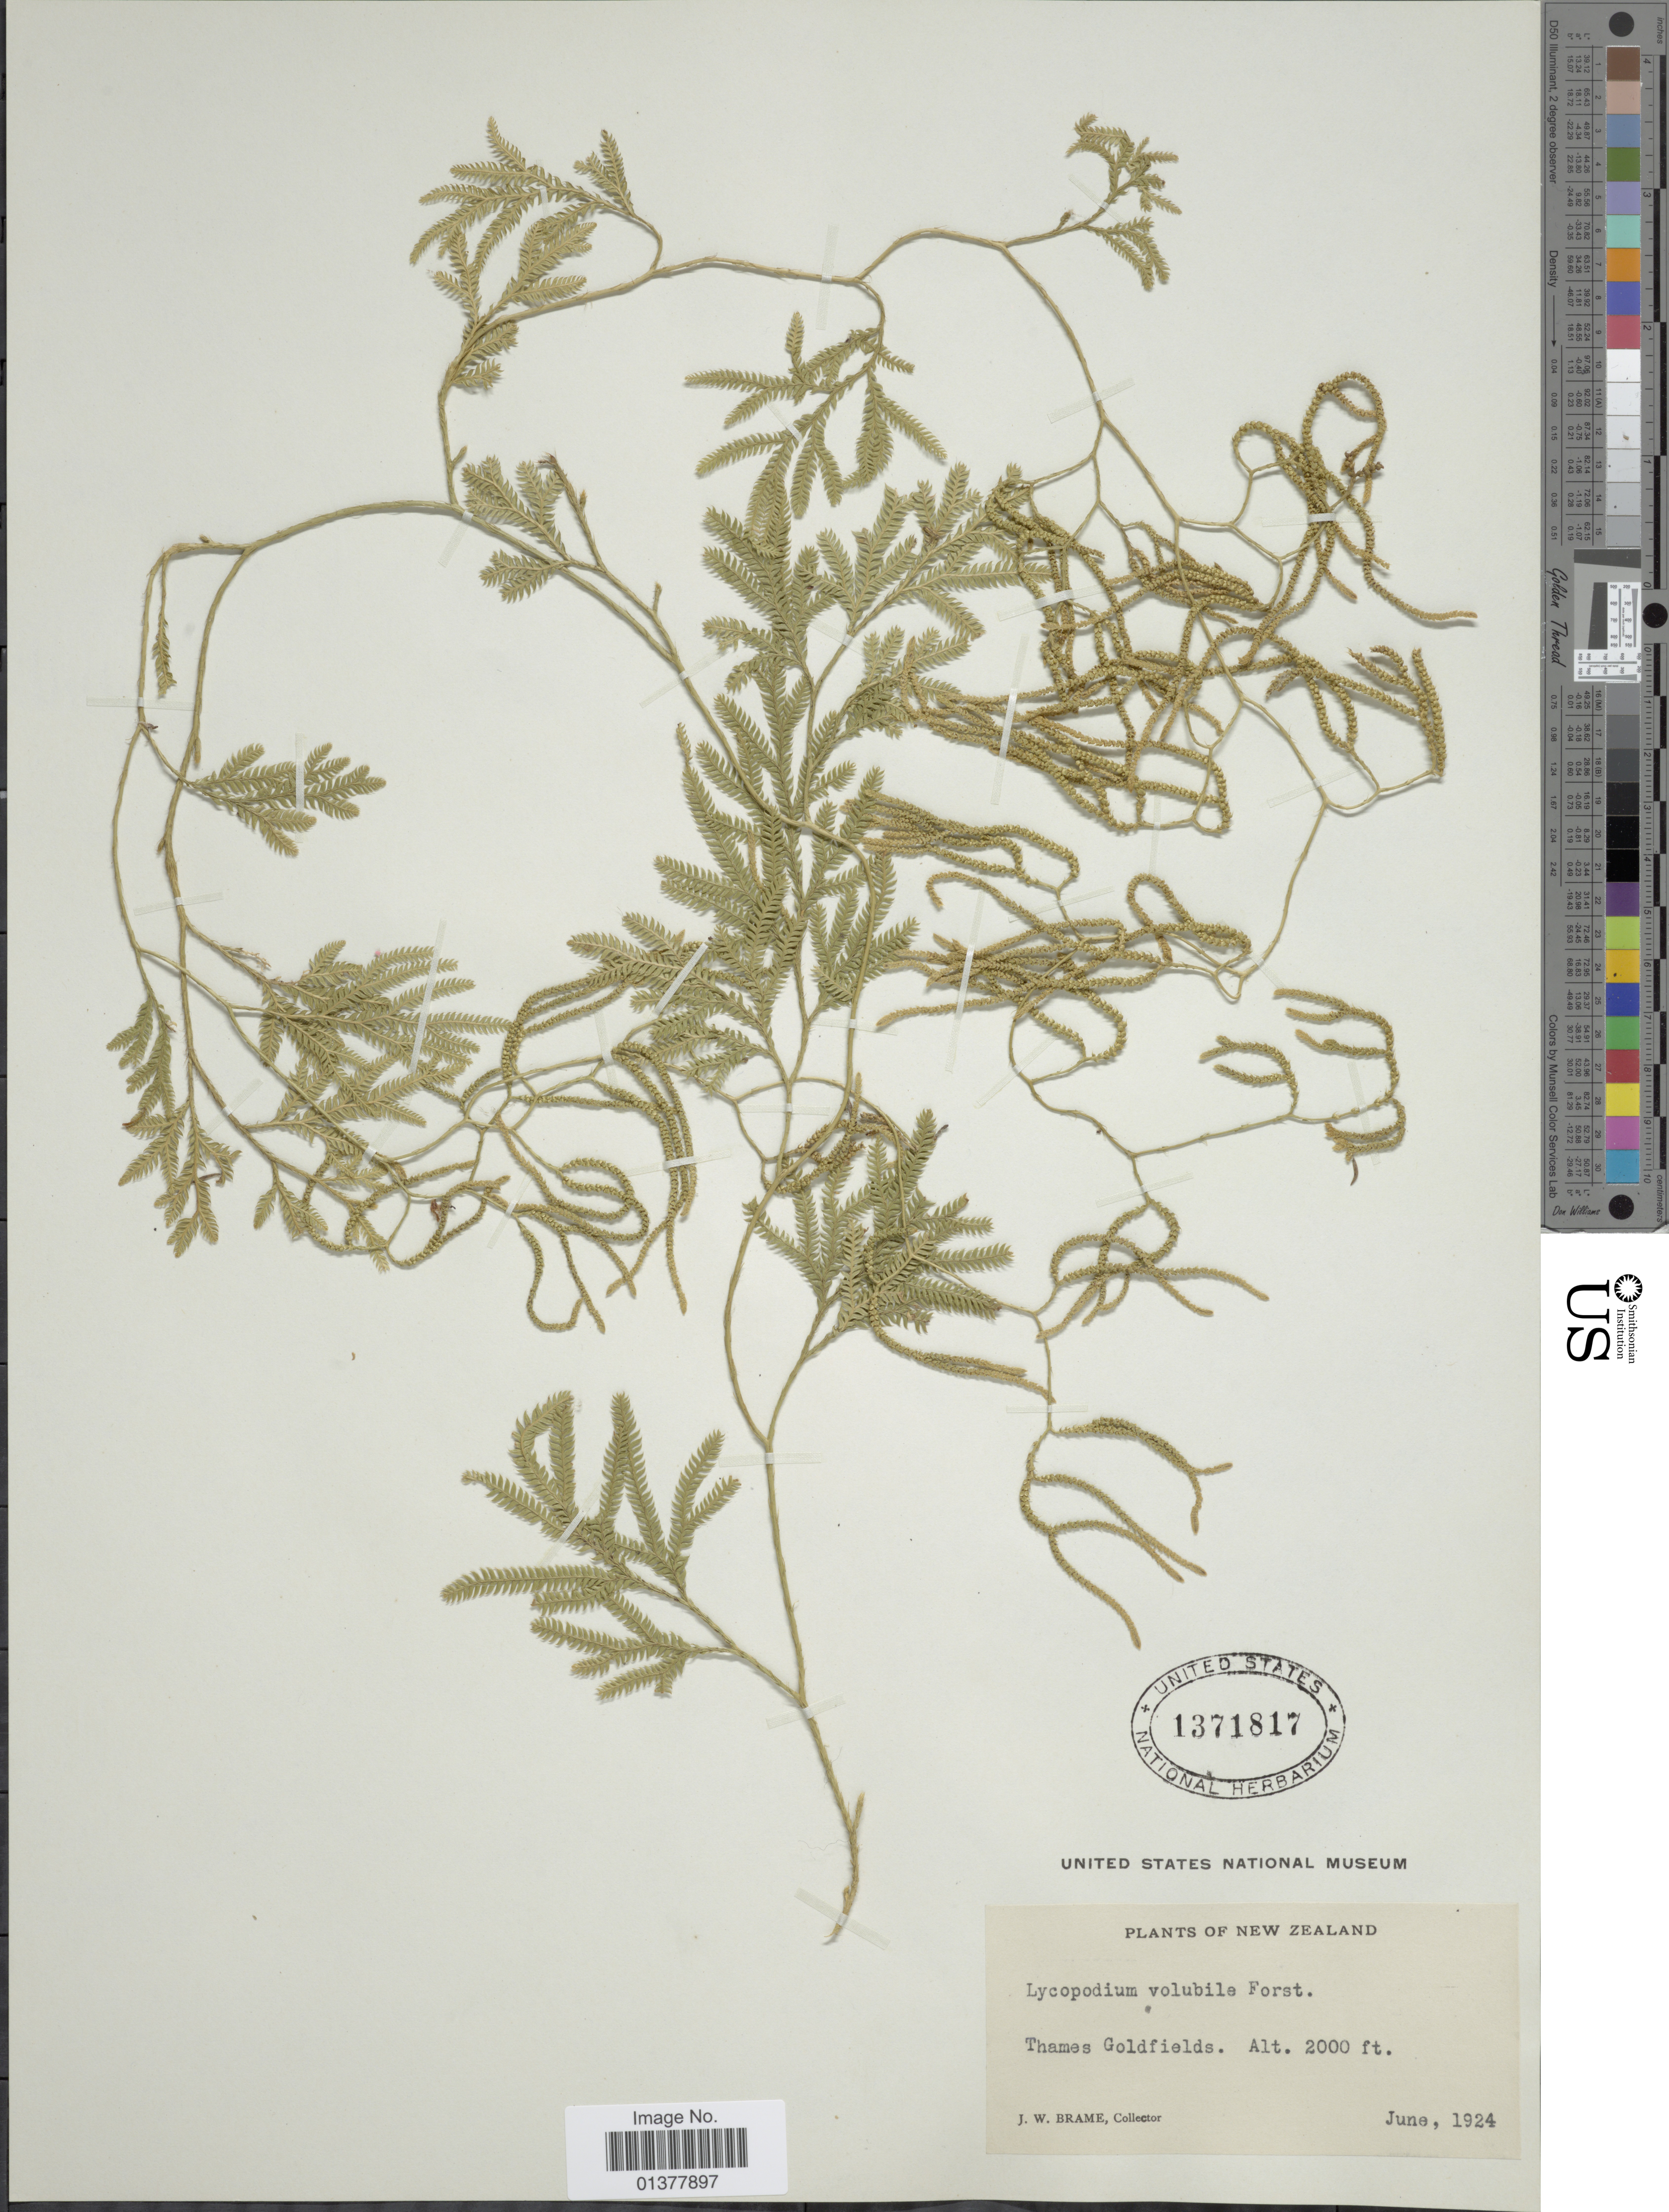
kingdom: Plantae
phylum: Tracheophyta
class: Lycopodiopsida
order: Lycopodiales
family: Lycopodiaceae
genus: Pseudodiphasium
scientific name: Pseudodiphasium volubile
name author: (G. Forst.) Holub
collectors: J. Brame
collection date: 1924-06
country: New Zealand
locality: Thames Goldfields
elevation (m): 610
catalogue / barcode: US 1371817